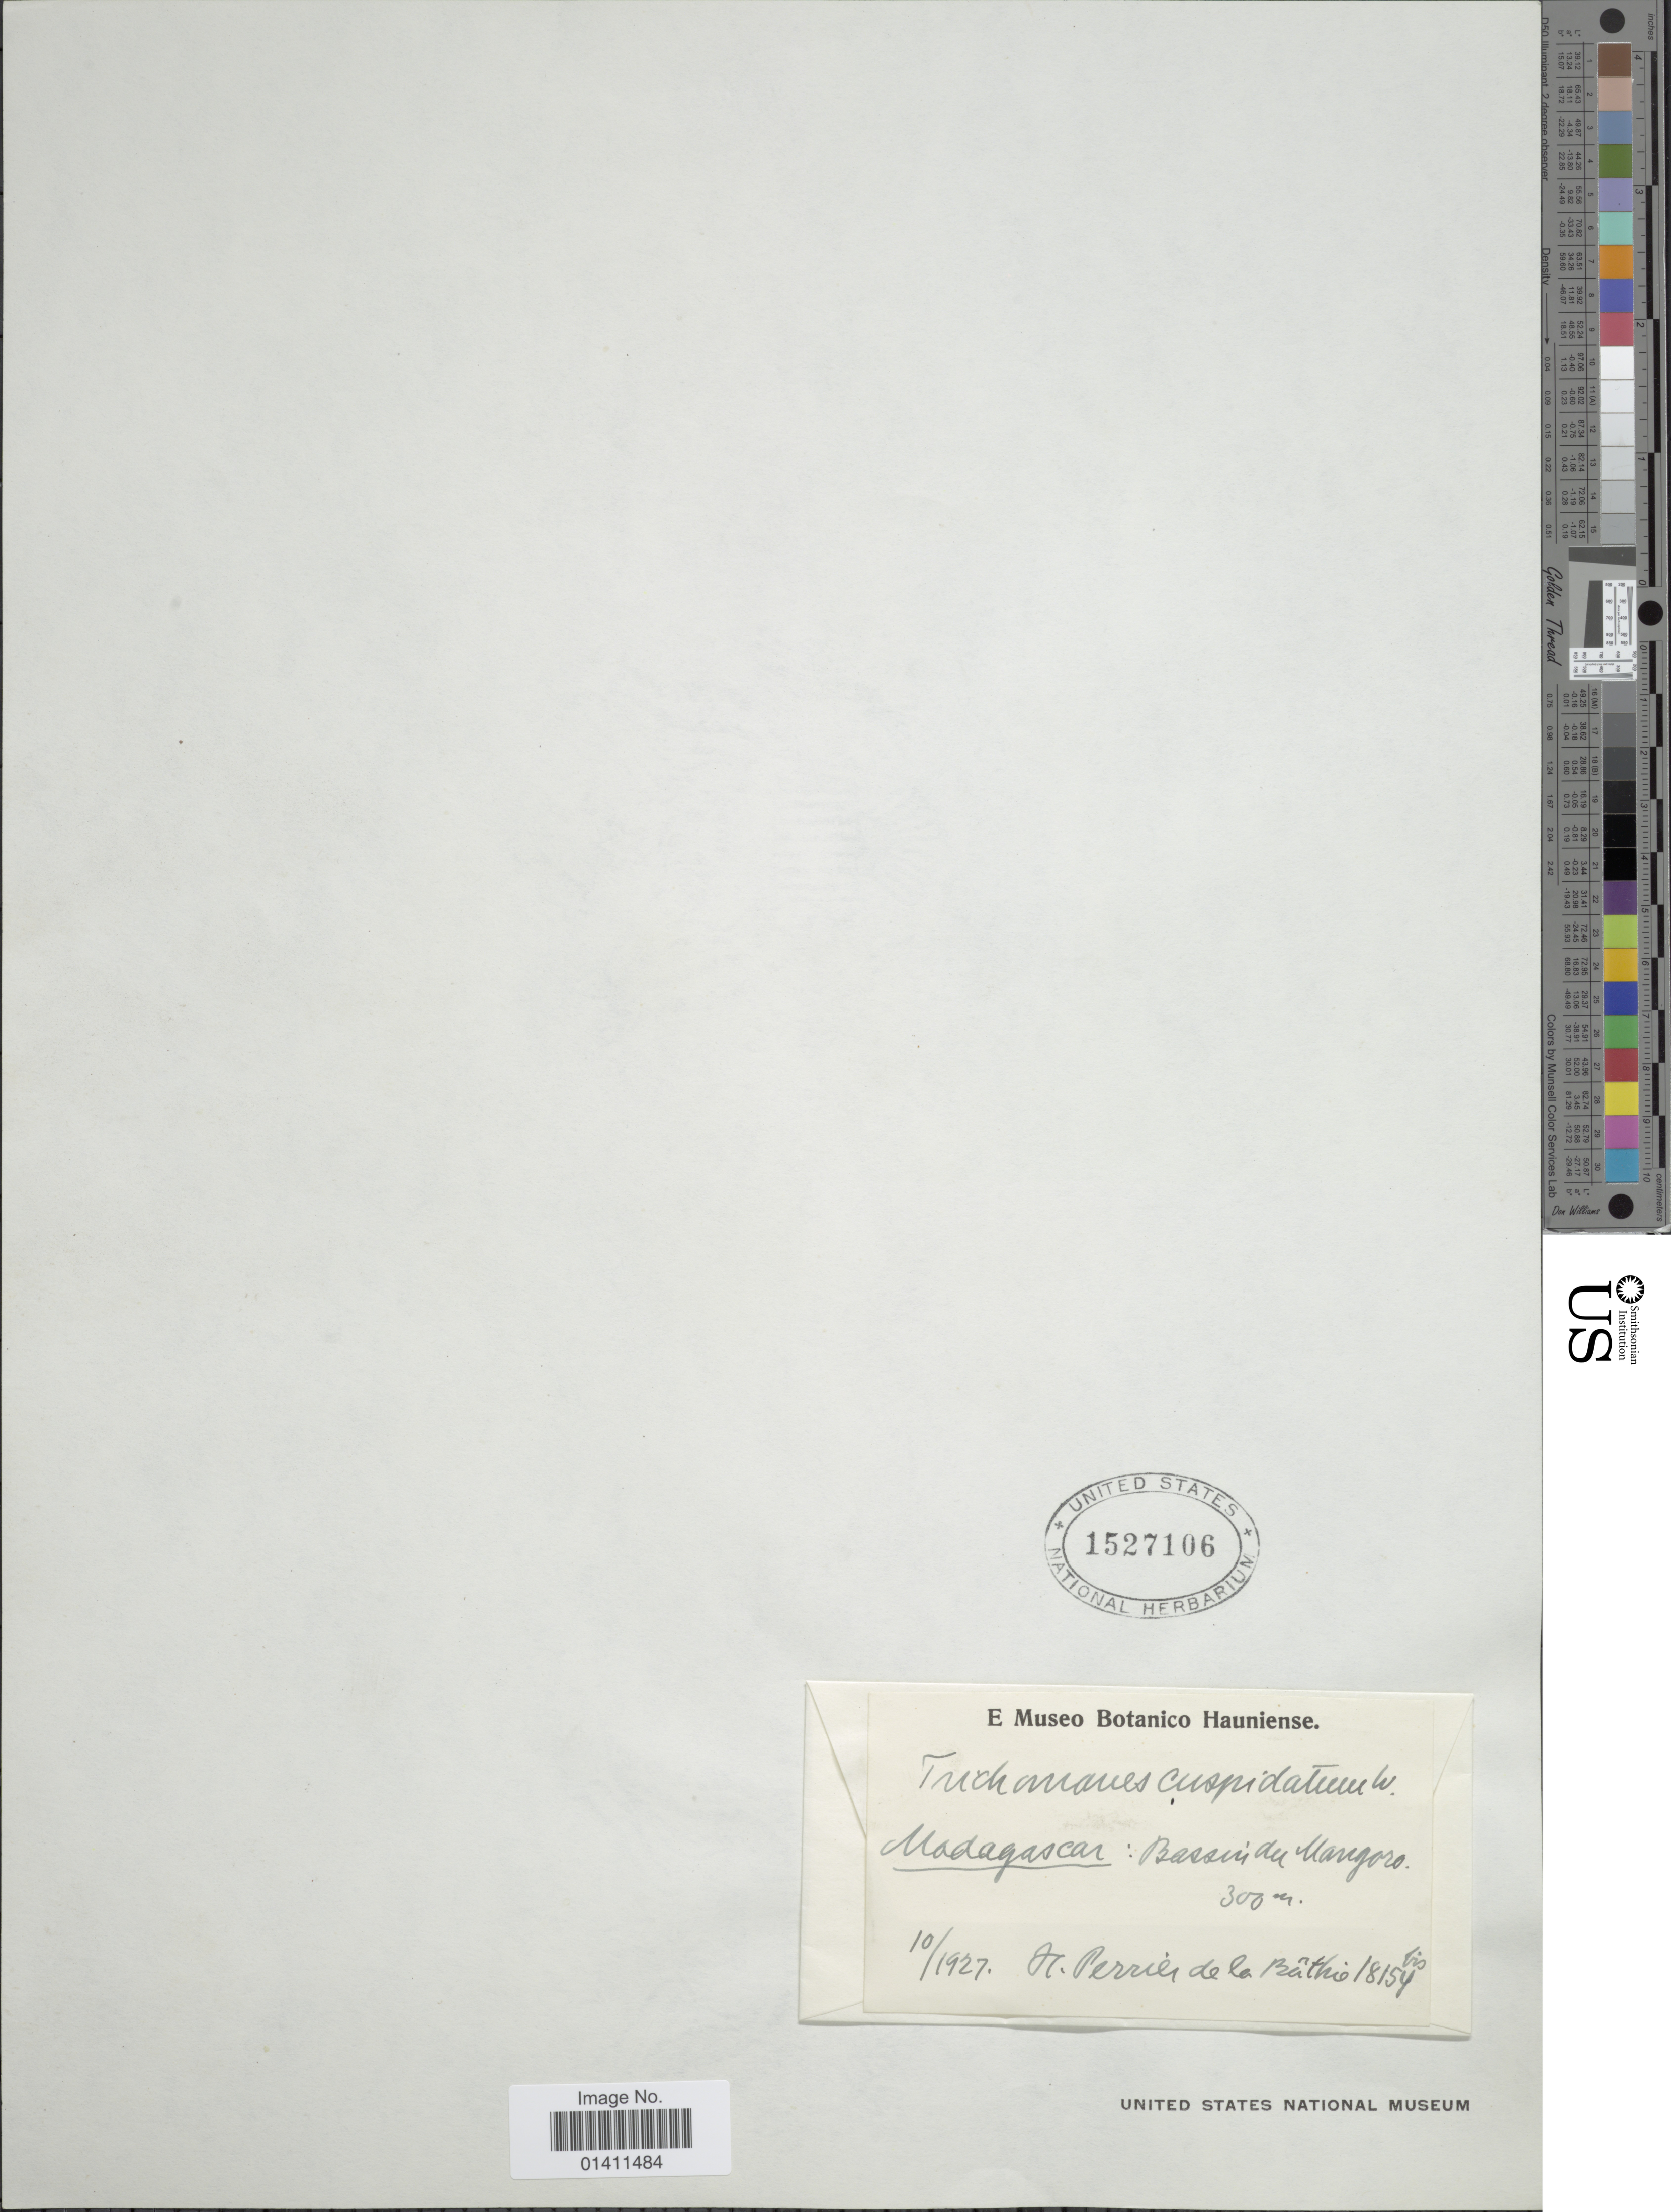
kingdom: Plantae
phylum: Tracheophyta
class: Polypodiopsida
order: Hymenophyllales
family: Hymenophyllaceae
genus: Didymoglossum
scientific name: Didymoglossum cuspidatum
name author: (Willd.) Ebihara & Dubuisson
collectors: H. Perrier de la Bâthie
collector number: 18154bis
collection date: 1927-10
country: Madagascar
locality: Bassin du Mangoro.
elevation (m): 300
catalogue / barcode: US 1527106